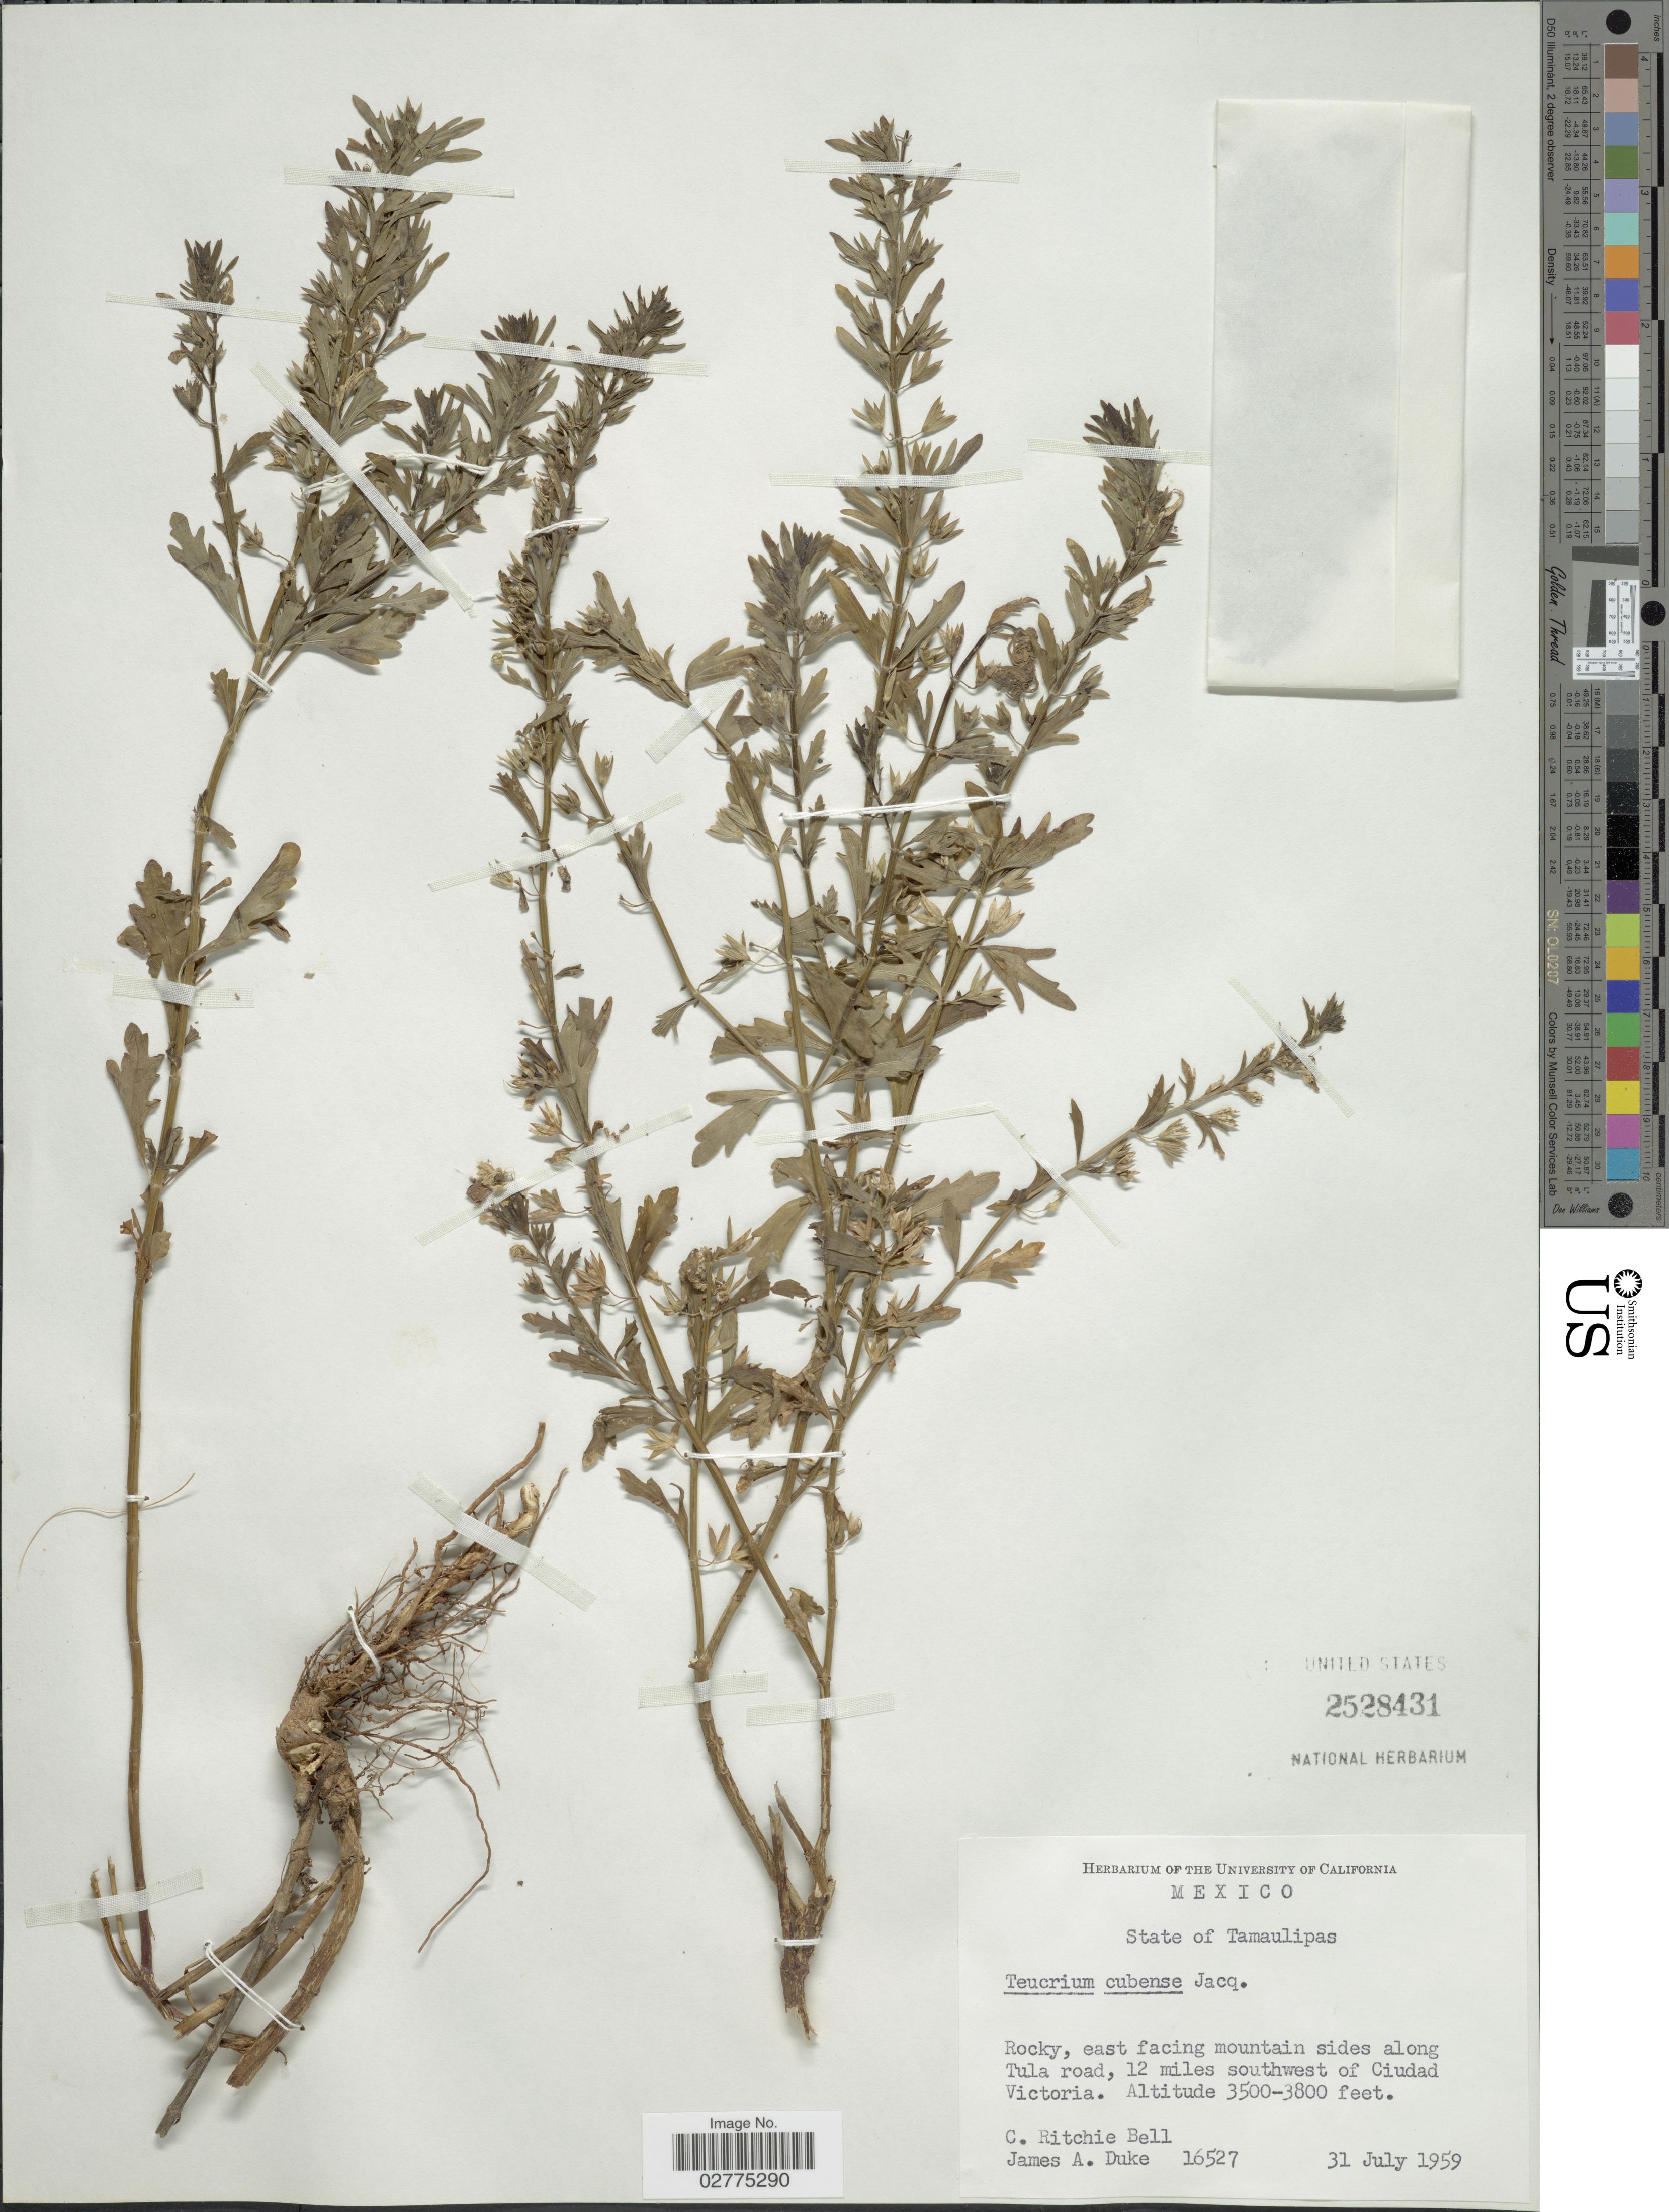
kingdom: Plantae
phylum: Tracheophyta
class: Magnoliopsida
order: Lamiales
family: Lamiaceae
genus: Teucrium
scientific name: Teucrium cubense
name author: Jacq.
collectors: C. R. Bell & J. A. Duke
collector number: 16527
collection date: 1959-07-31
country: Mexico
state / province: Tamaulipas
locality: State of Tamaulipas, Rocky, east facing mountain sides along Tula road, 12 miles southwest of Ciudad Victoria.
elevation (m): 1067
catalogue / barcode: US 2528431